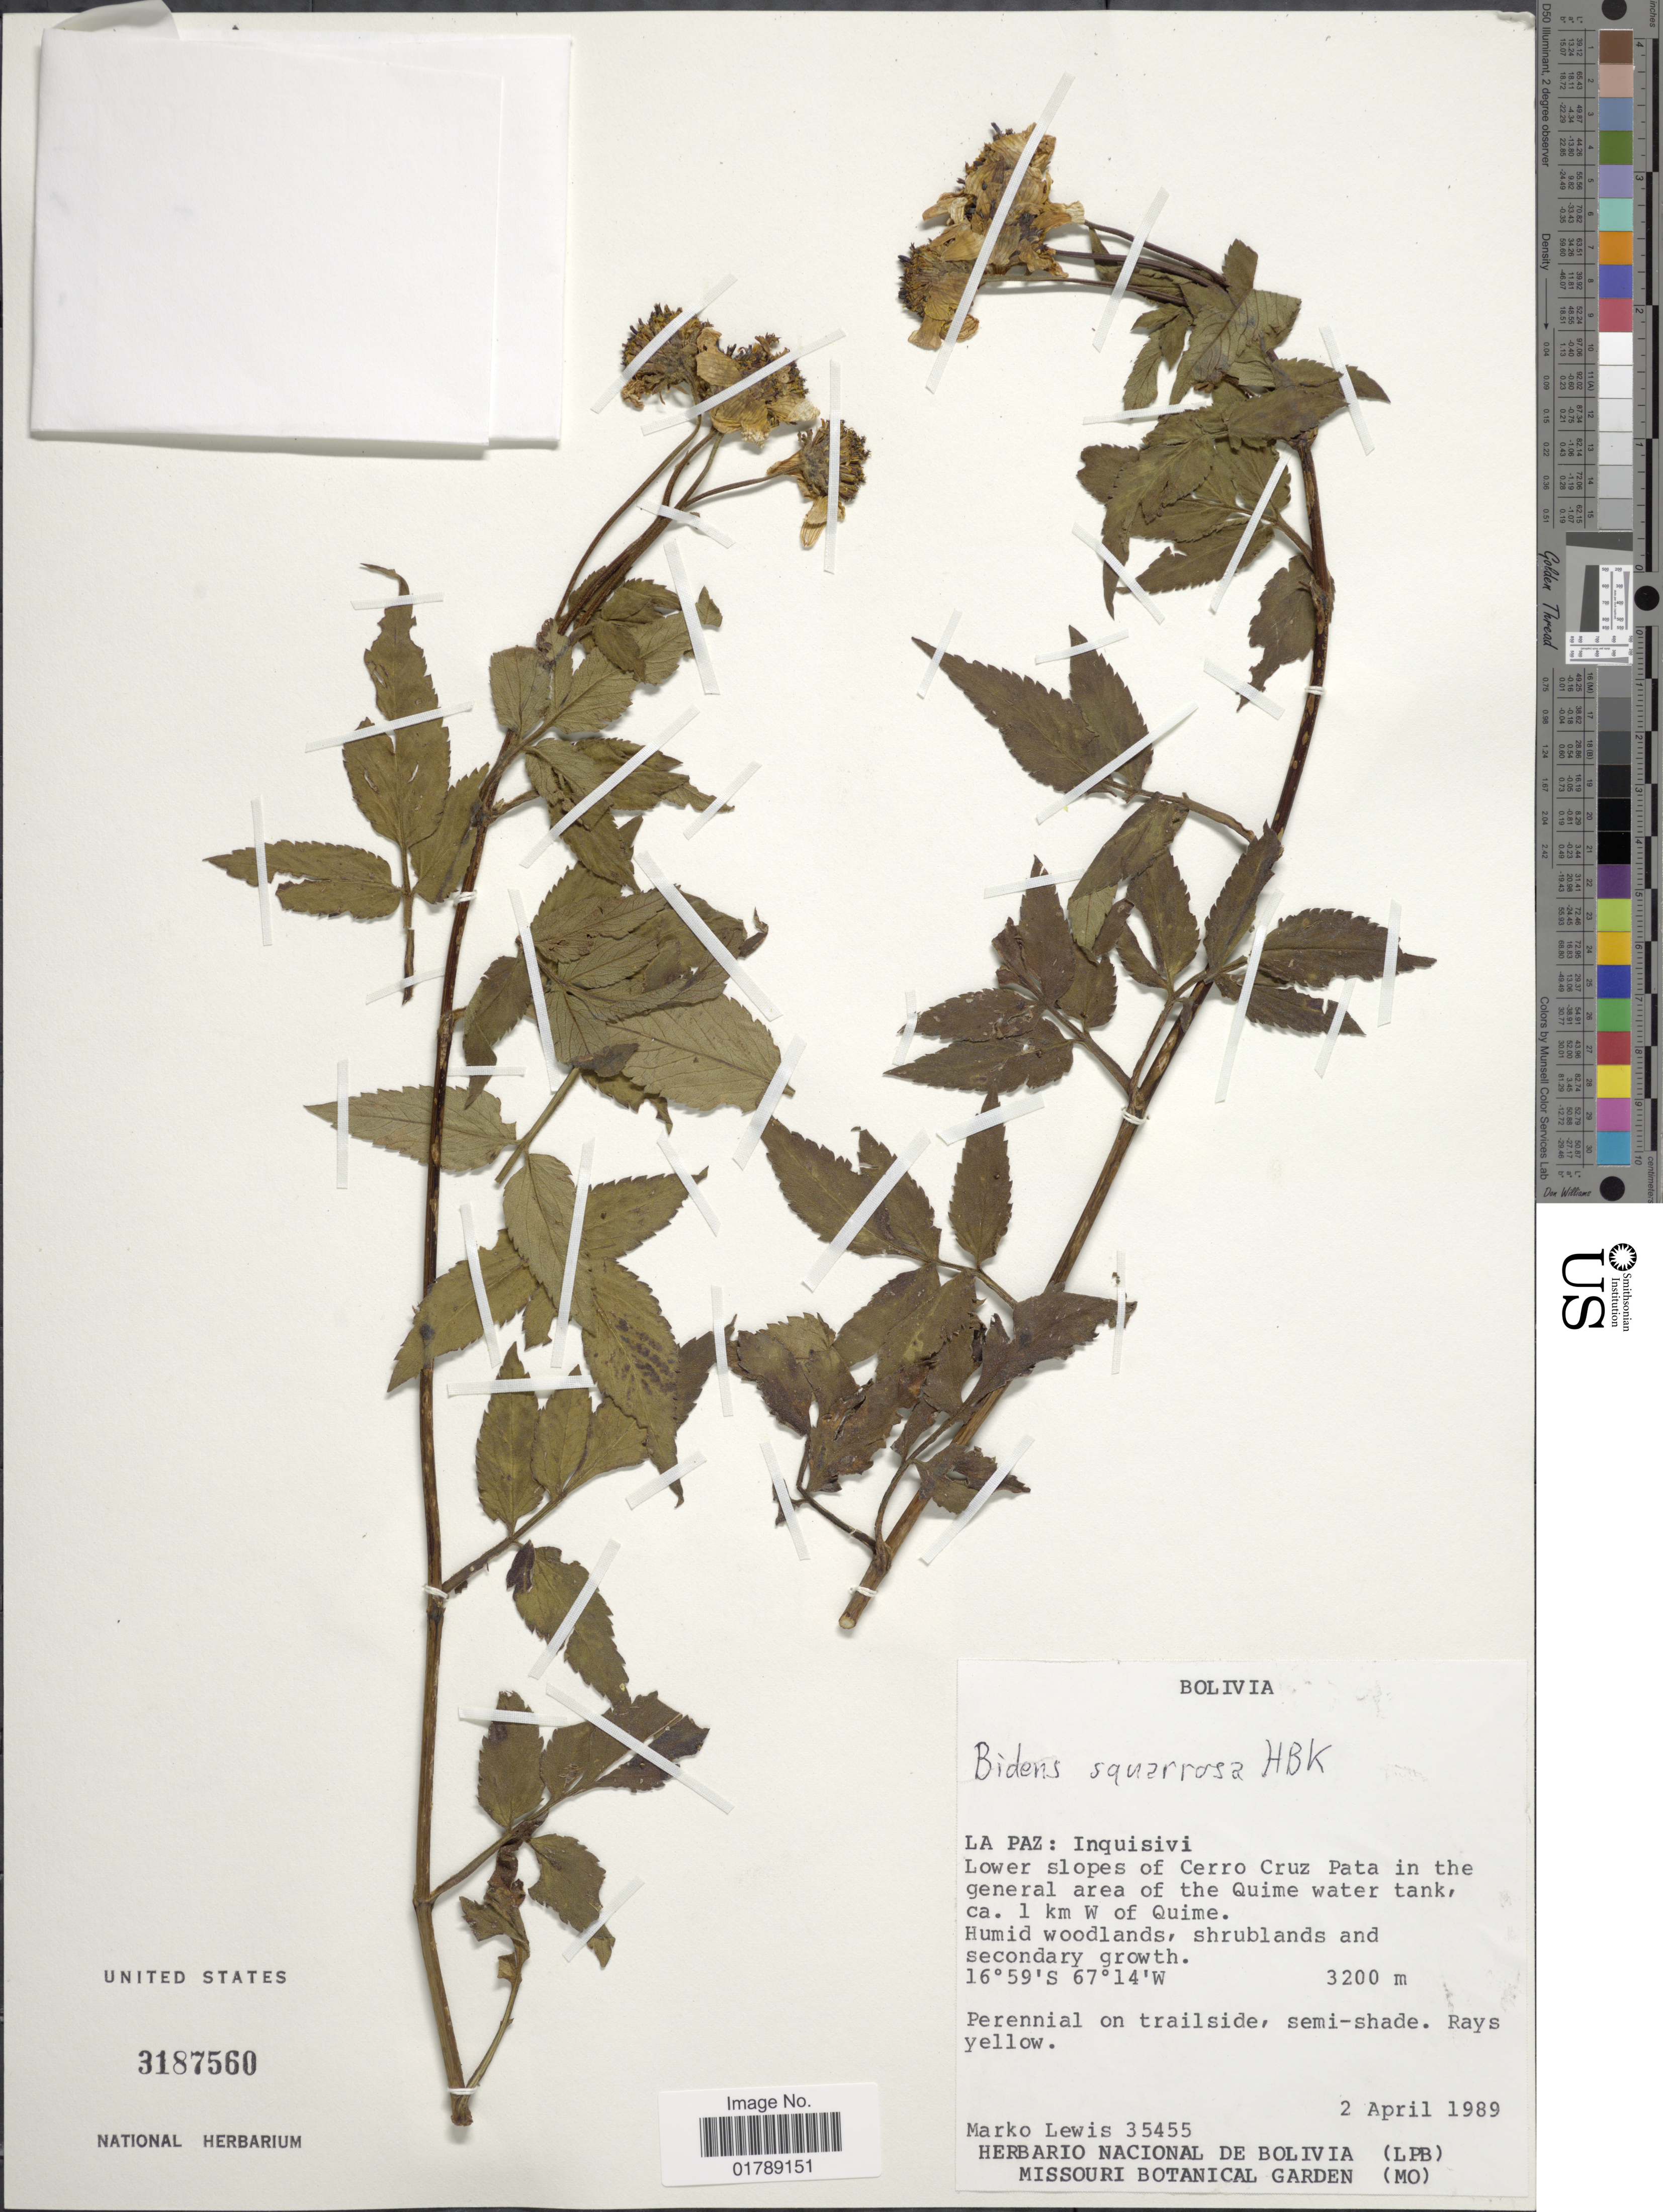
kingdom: Plantae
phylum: Tracheophyta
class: Magnoliopsida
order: Asterales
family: Asteraceae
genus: Bidens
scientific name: Bidens squarrosa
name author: Kunth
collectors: M. A. Lewis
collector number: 35455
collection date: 1989-04-02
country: Bolivia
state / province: La Paz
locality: Inquisivi. Lower slopes of Cerro Cruz Pata in the general area of the Quime water tank, ca. 1 km W of Quime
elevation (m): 3200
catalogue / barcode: US 3187560